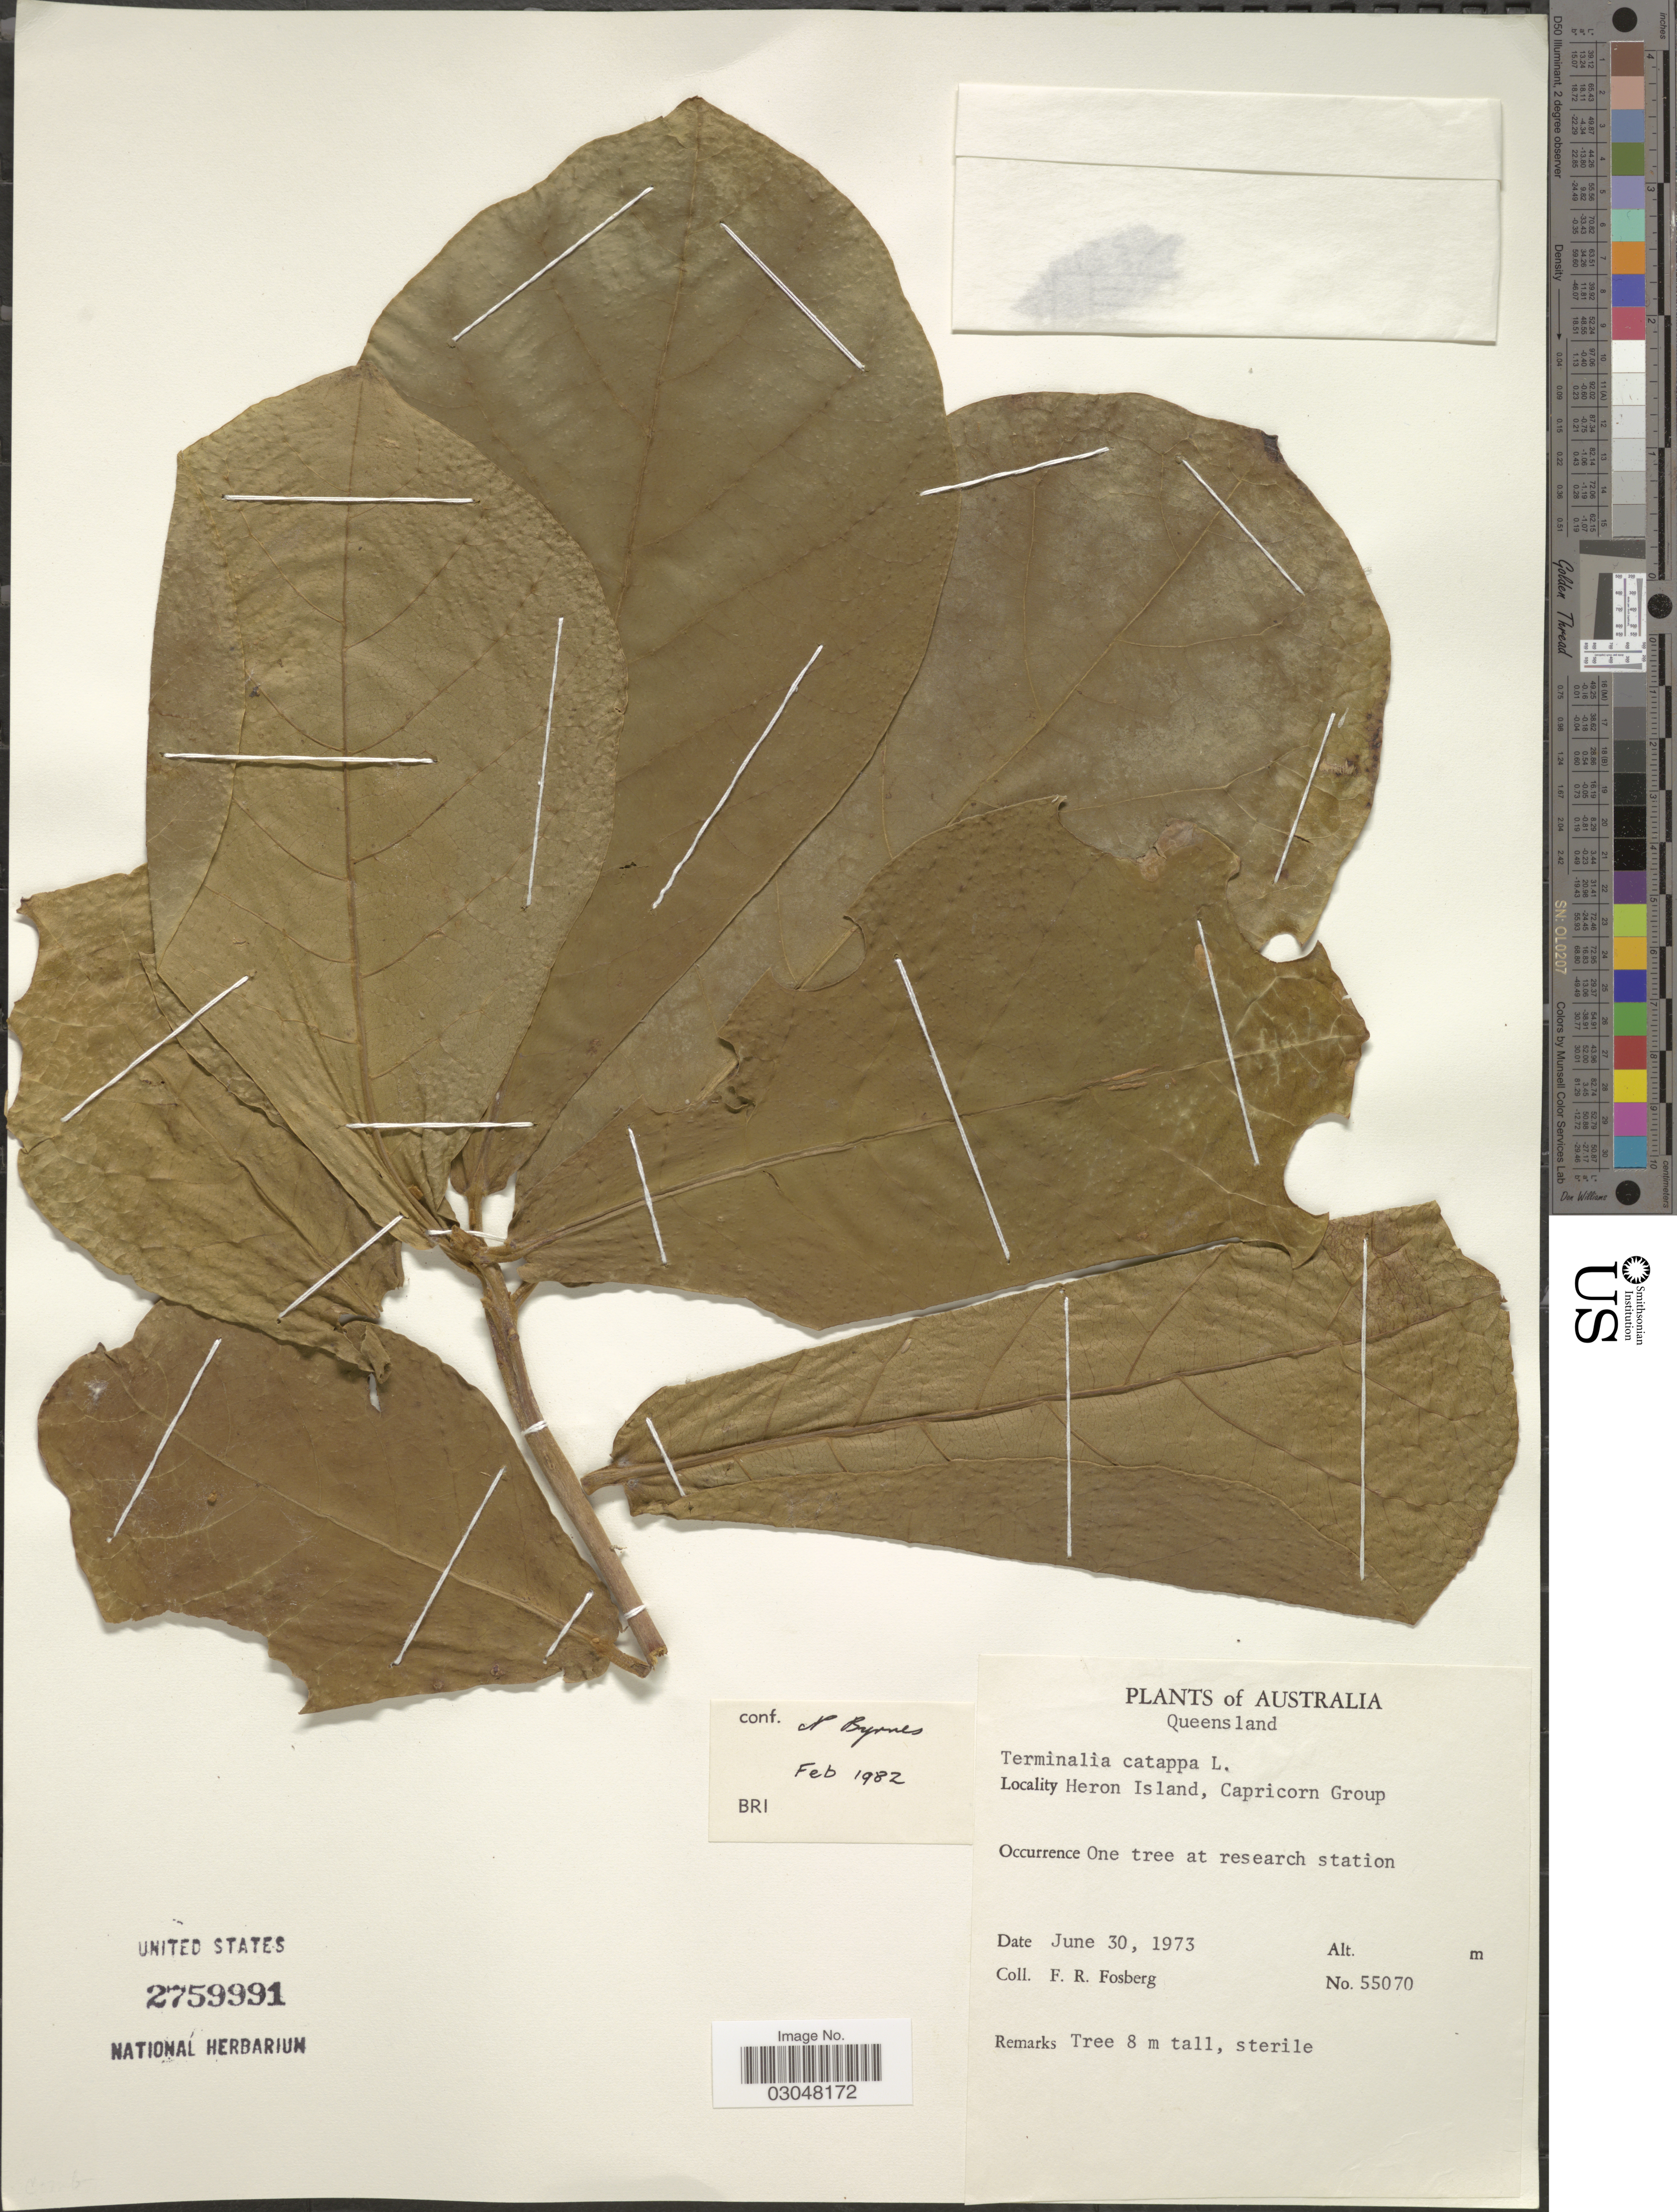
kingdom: Plantae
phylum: Tracheophyta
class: Magnoliopsida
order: Myrtales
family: Combretaceae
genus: Terminalia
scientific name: Terminalia catappa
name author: L.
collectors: F. R. Fosberg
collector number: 55070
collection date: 1973-06-30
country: Australia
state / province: Queensland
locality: Heron Island, Capricorn Group.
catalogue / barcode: US 2759991